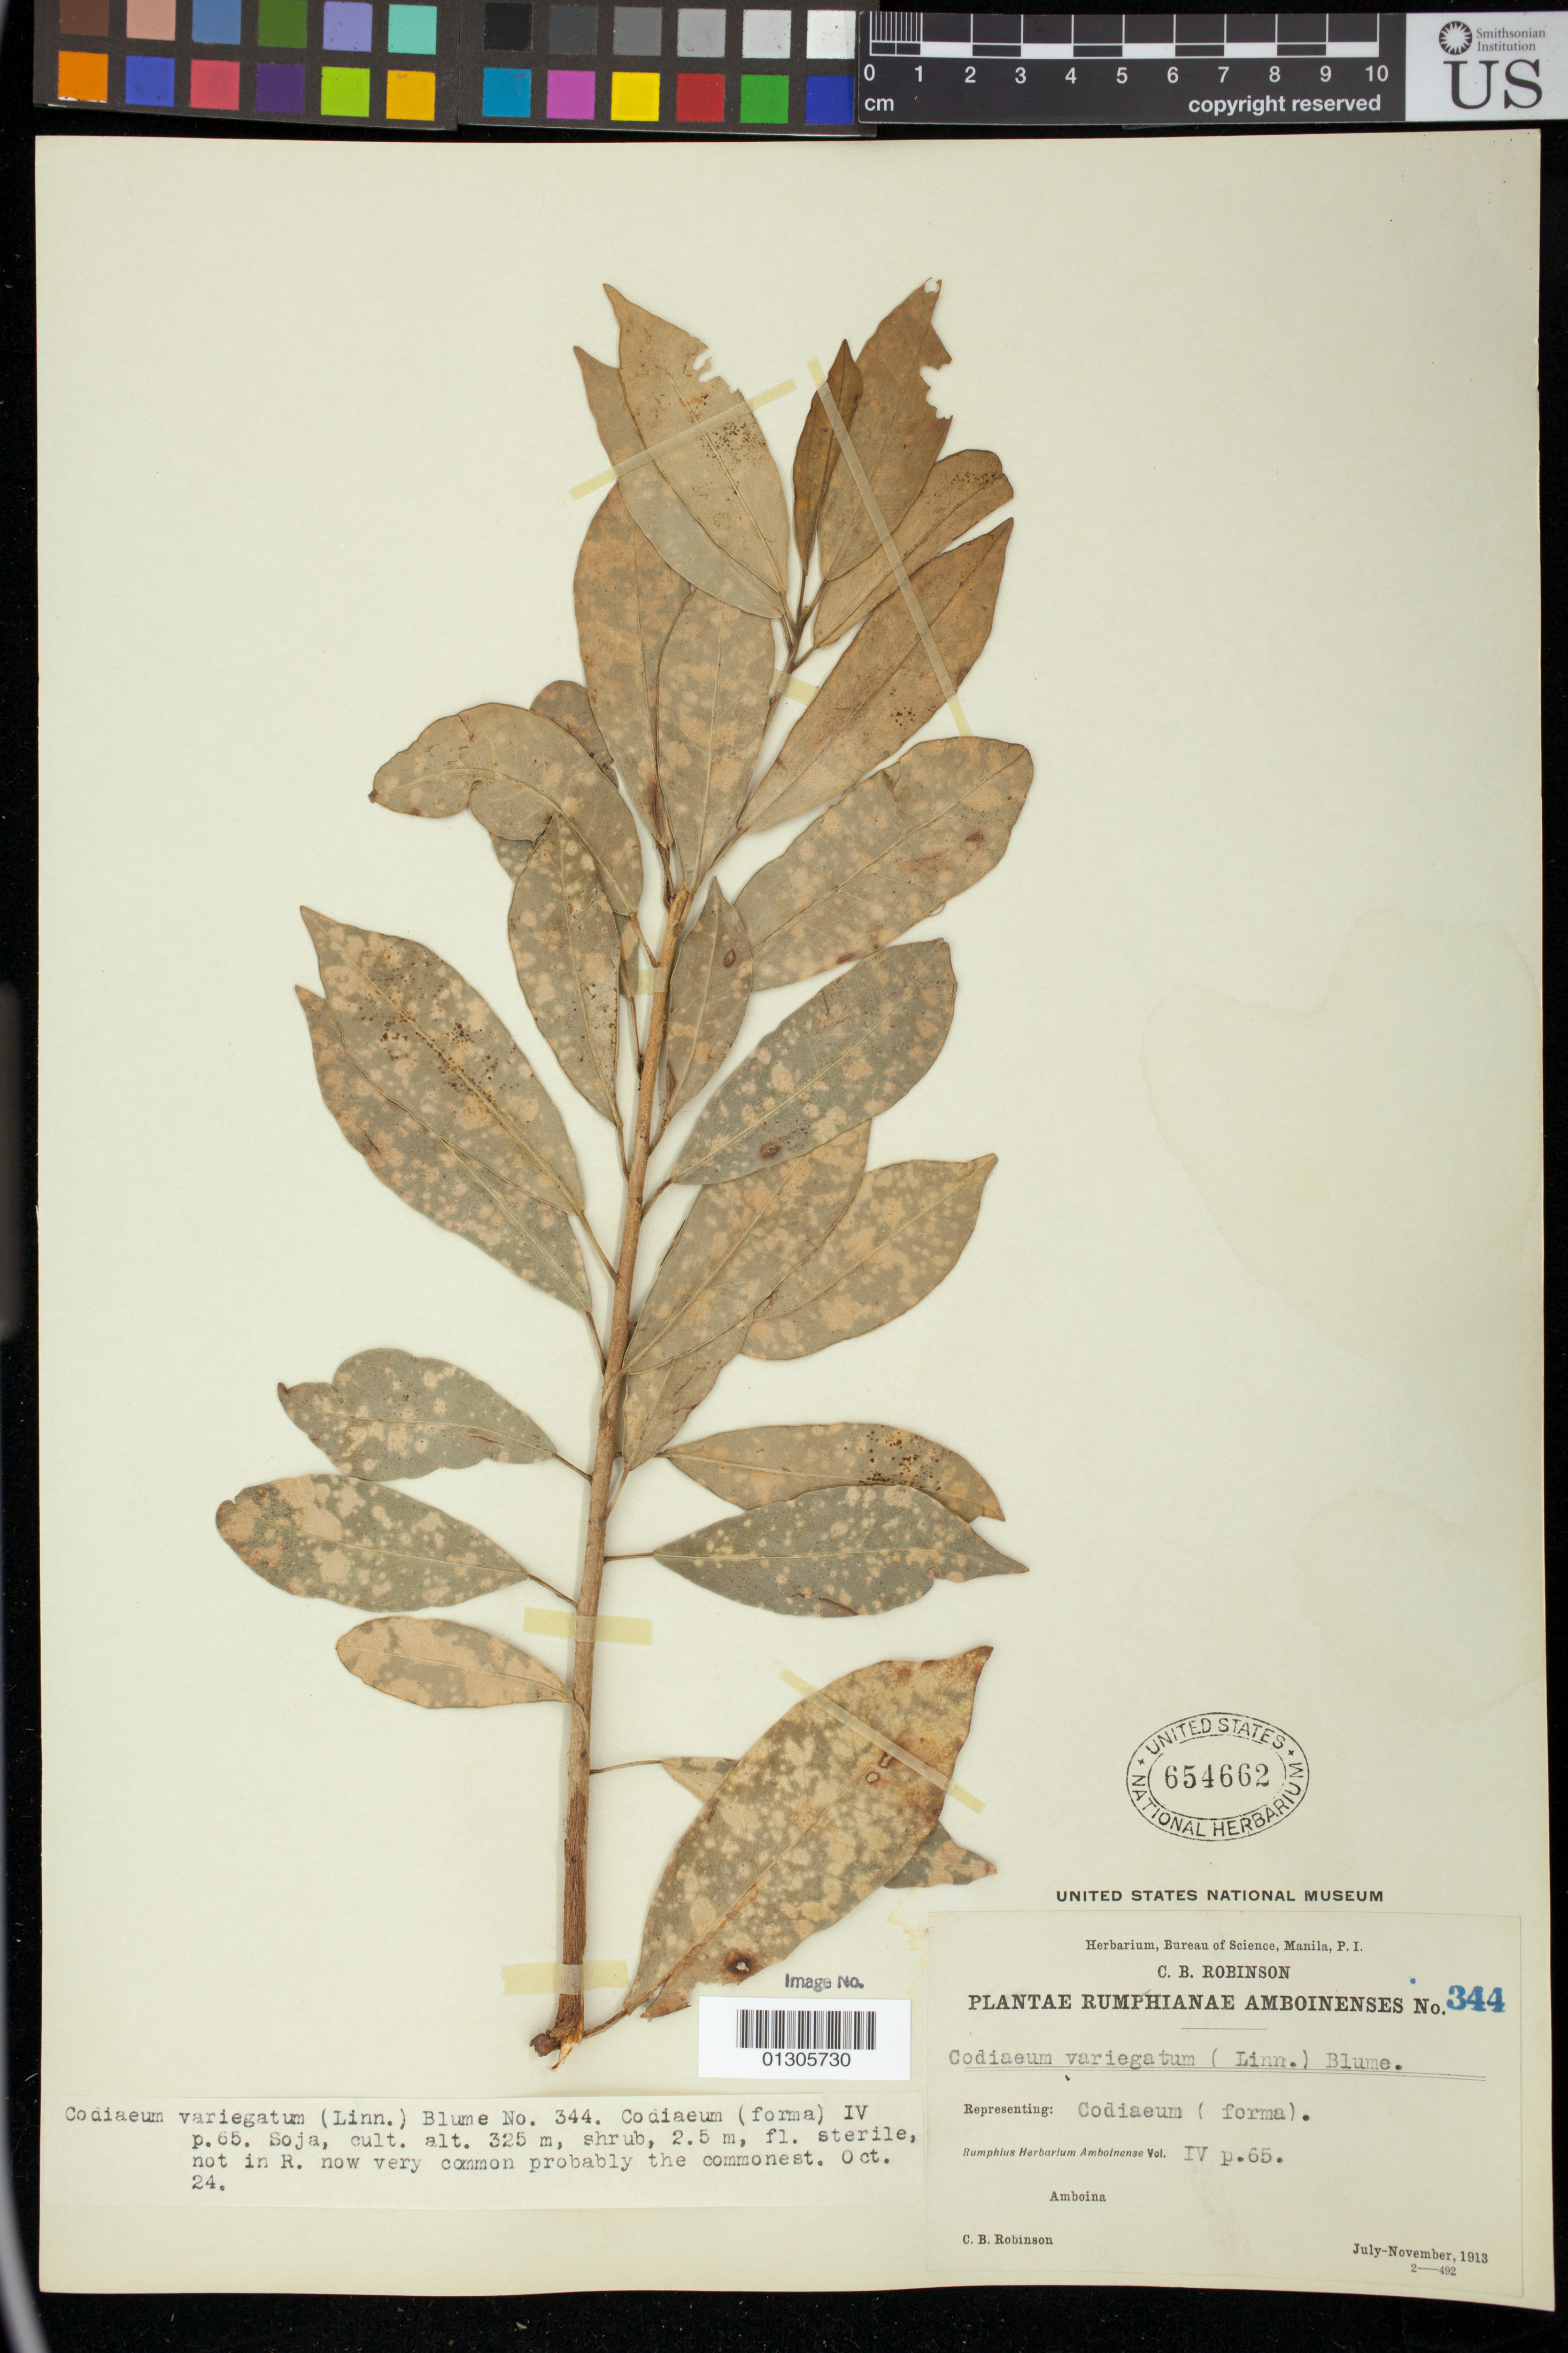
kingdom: Plantae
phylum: Tracheophyta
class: Magnoliopsida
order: Malpighiales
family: Euphorbiaceae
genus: Codiaeum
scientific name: Codiaeum variegatum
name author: (L.) Rumph. ex A. Juss.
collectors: C. Robinson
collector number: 344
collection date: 1913-07/1913-11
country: Indonesia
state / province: Maluku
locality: Amboina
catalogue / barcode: US 654662